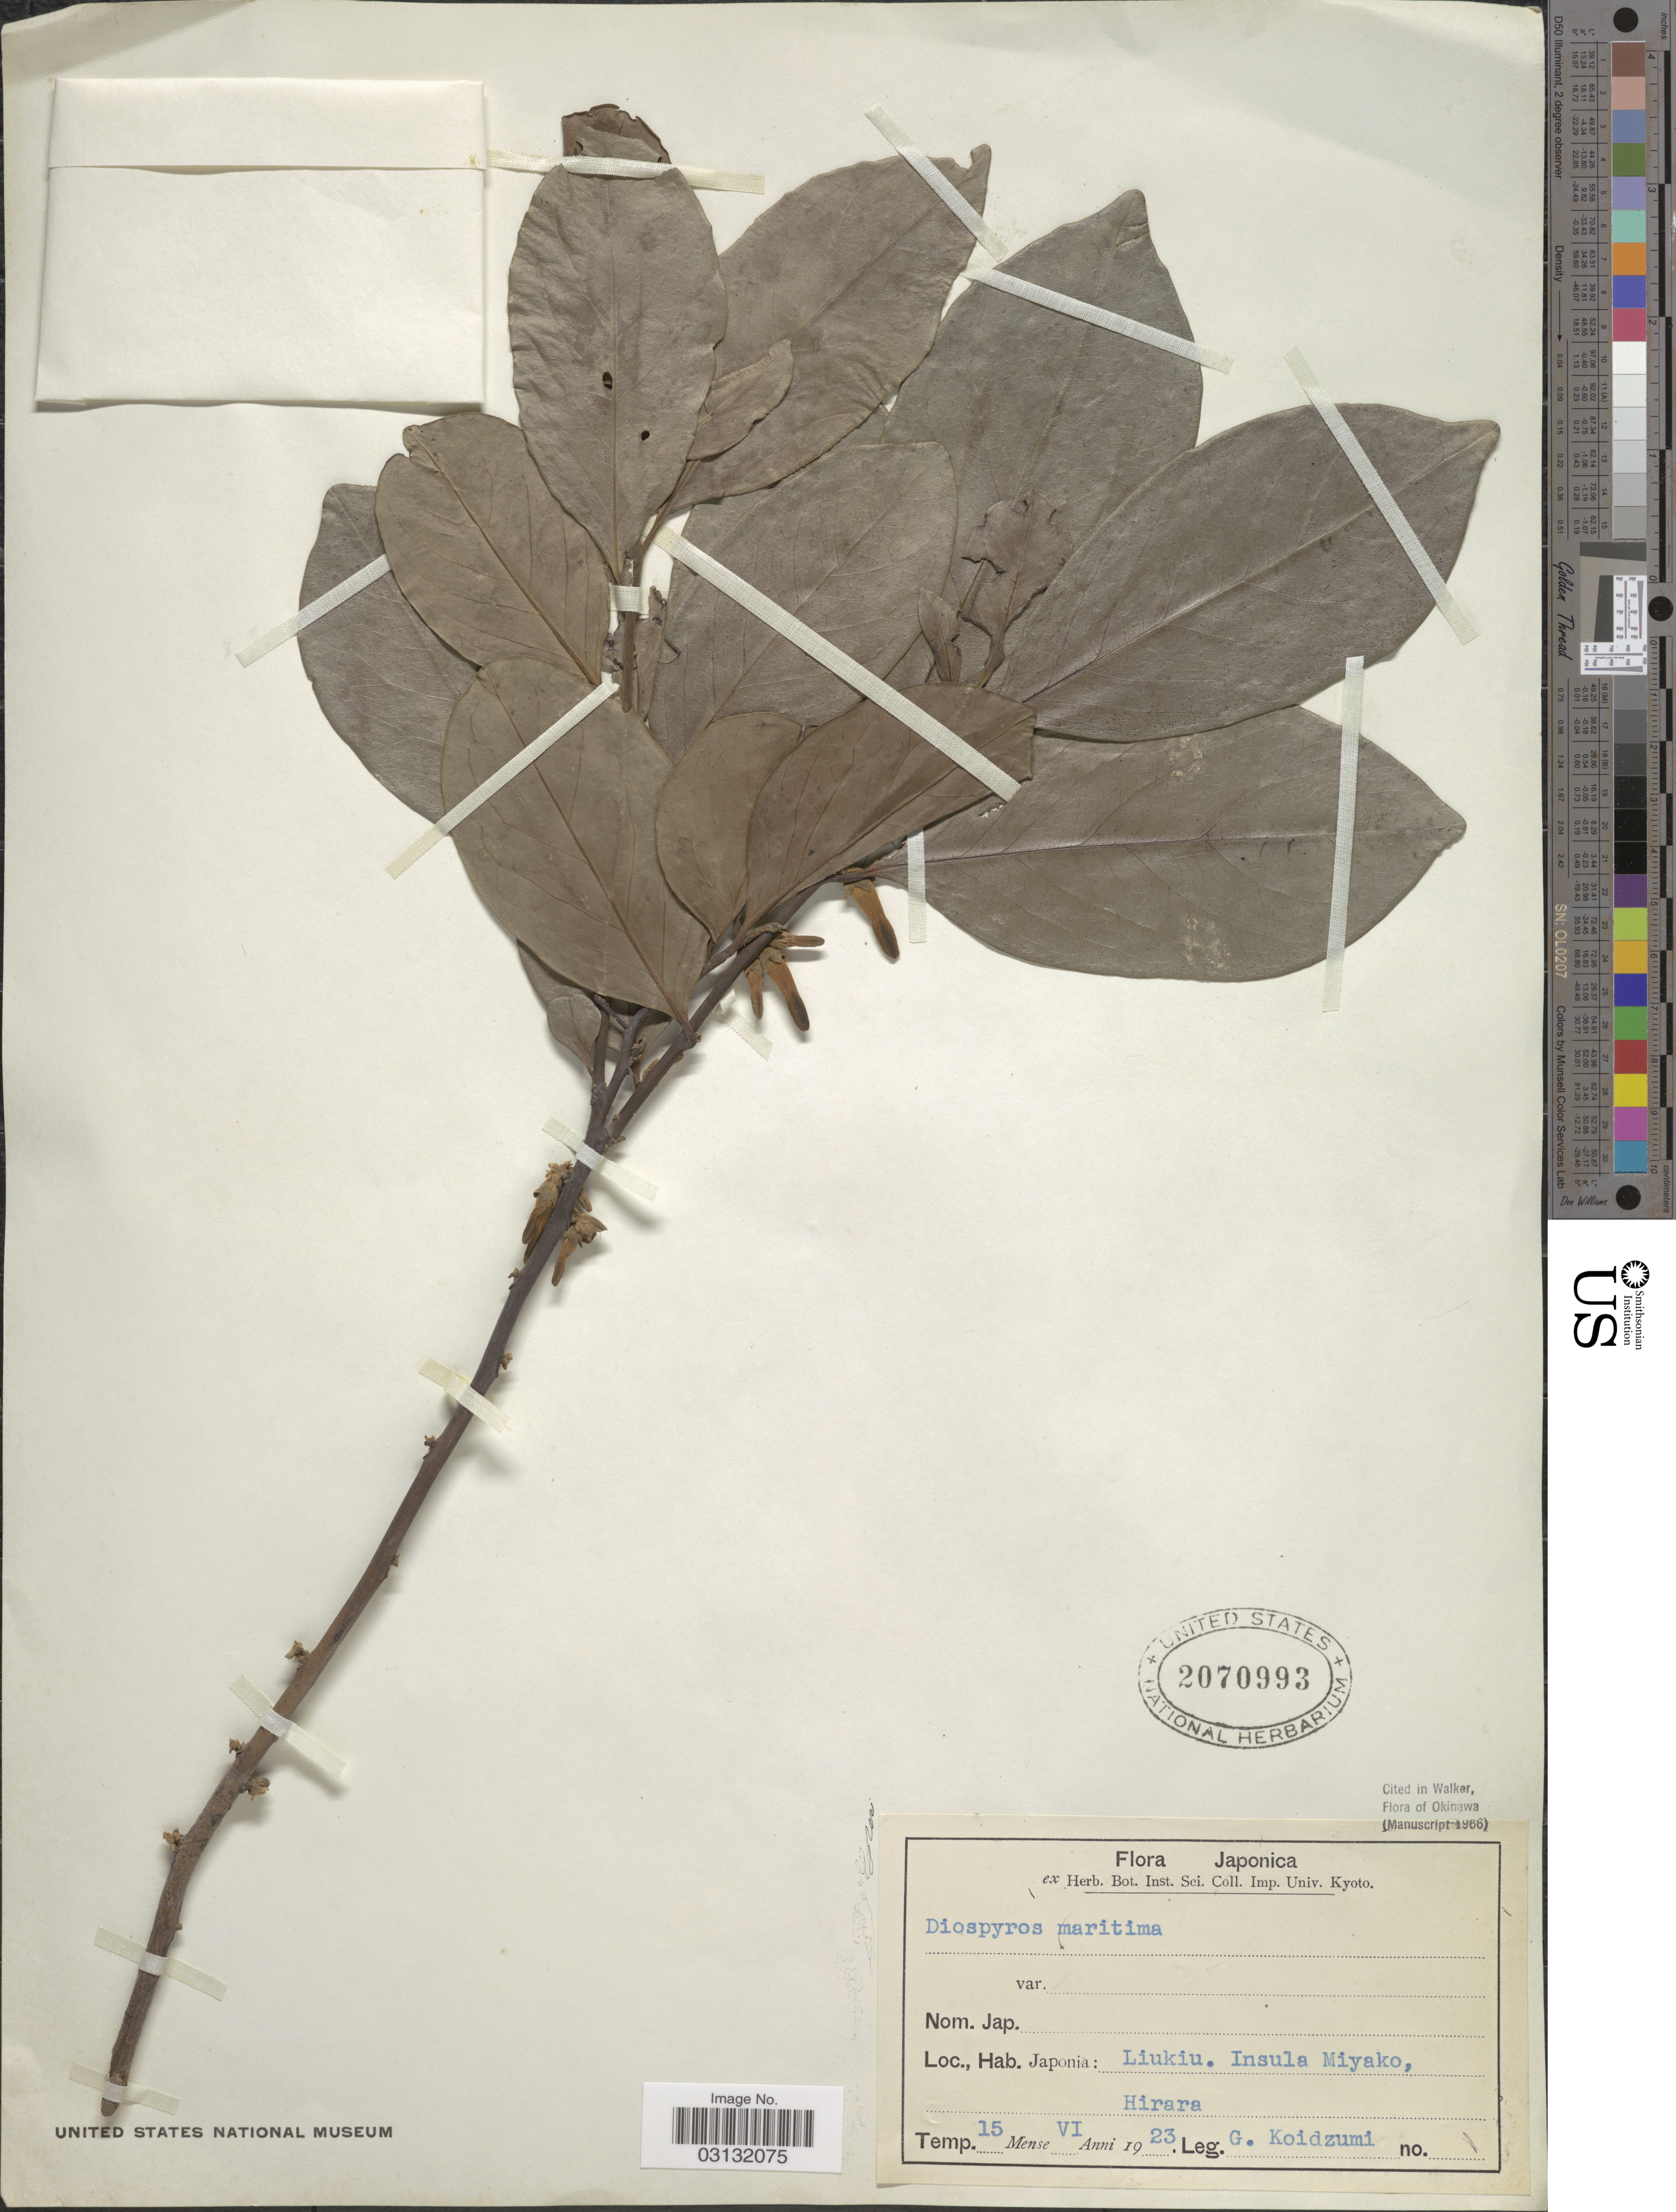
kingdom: Plantae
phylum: Tracheophyta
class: Magnoliopsida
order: Ericales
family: Ebenaceae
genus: Diospyros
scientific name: Diospyros maritima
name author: Blume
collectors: G. Koidzumi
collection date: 1923-06-15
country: Japan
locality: Japonica, Liukiu, Insula Miyako, Hirara.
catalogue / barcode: US 2070993